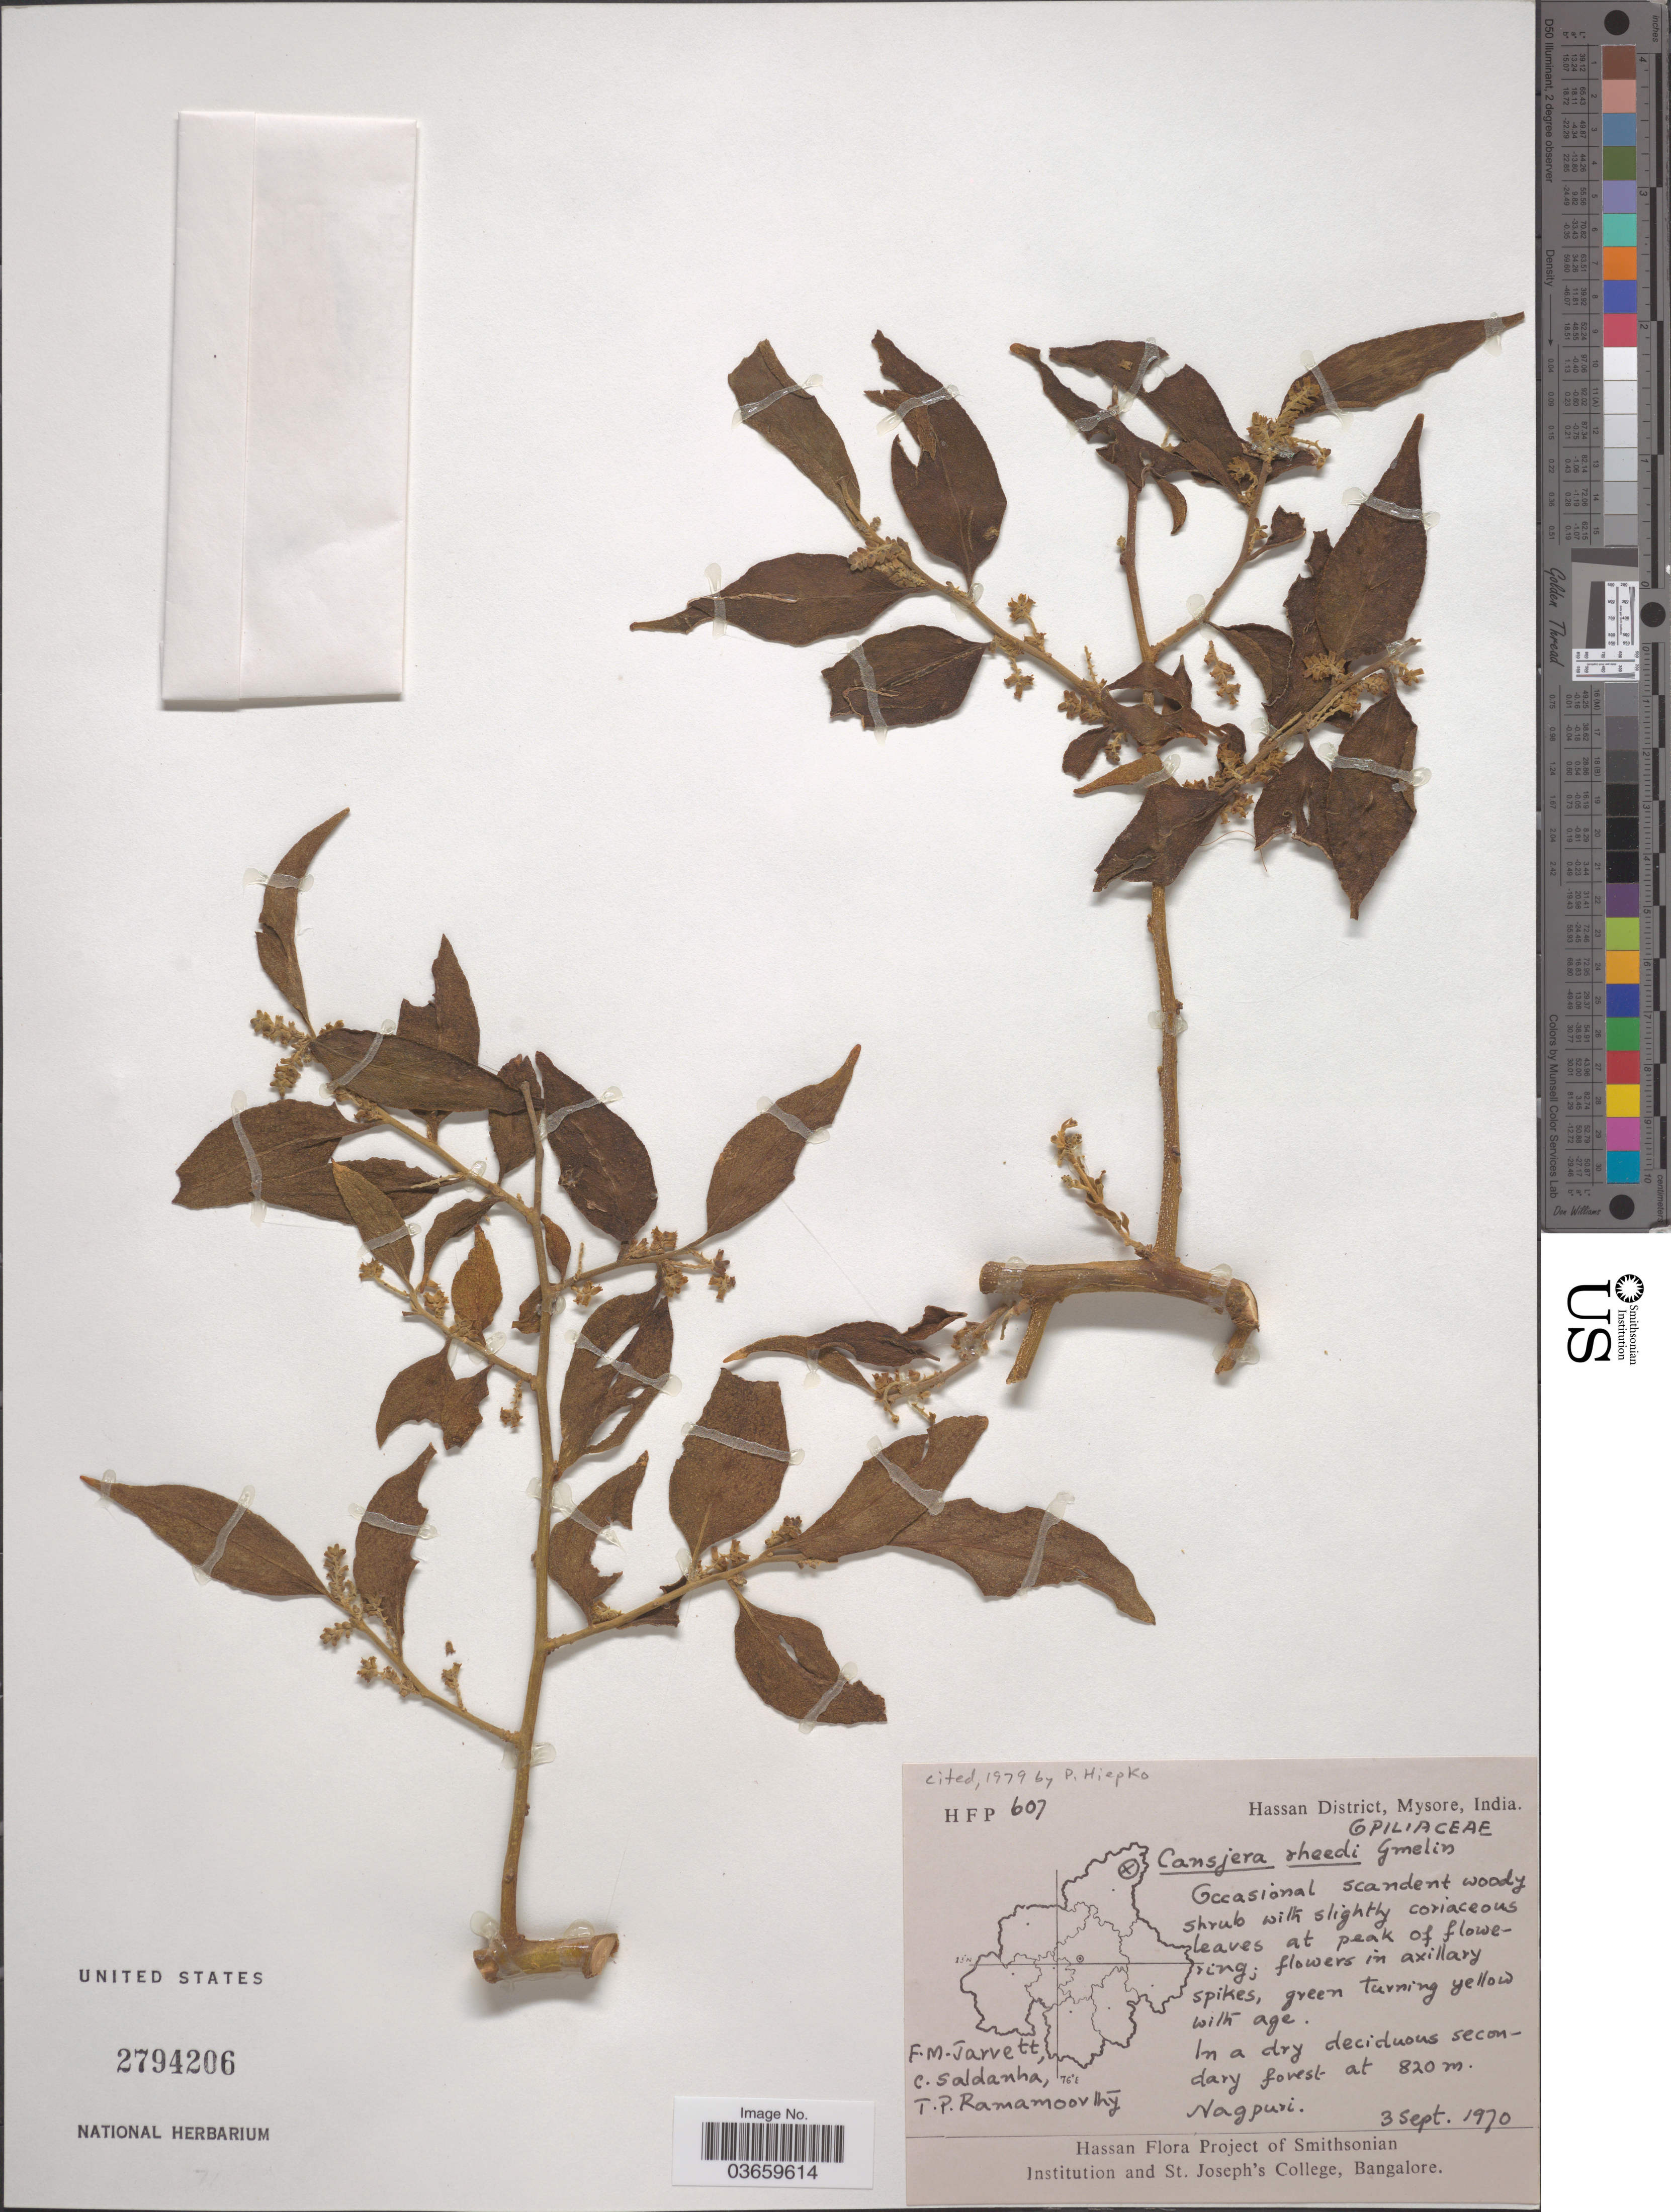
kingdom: Plantae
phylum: Tracheophyta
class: Magnoliopsida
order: Santalales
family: Opiliaceae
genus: Cansjera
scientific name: Cansjera rheedii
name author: J.F. Gmel.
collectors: F. M. Jarrett, C. Saldanha & T. P. Ramamoorthy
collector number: HFP 607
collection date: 1970-09-03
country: India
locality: Hassan District, Mysore. Nagpuri.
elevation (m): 820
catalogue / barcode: US 2794206